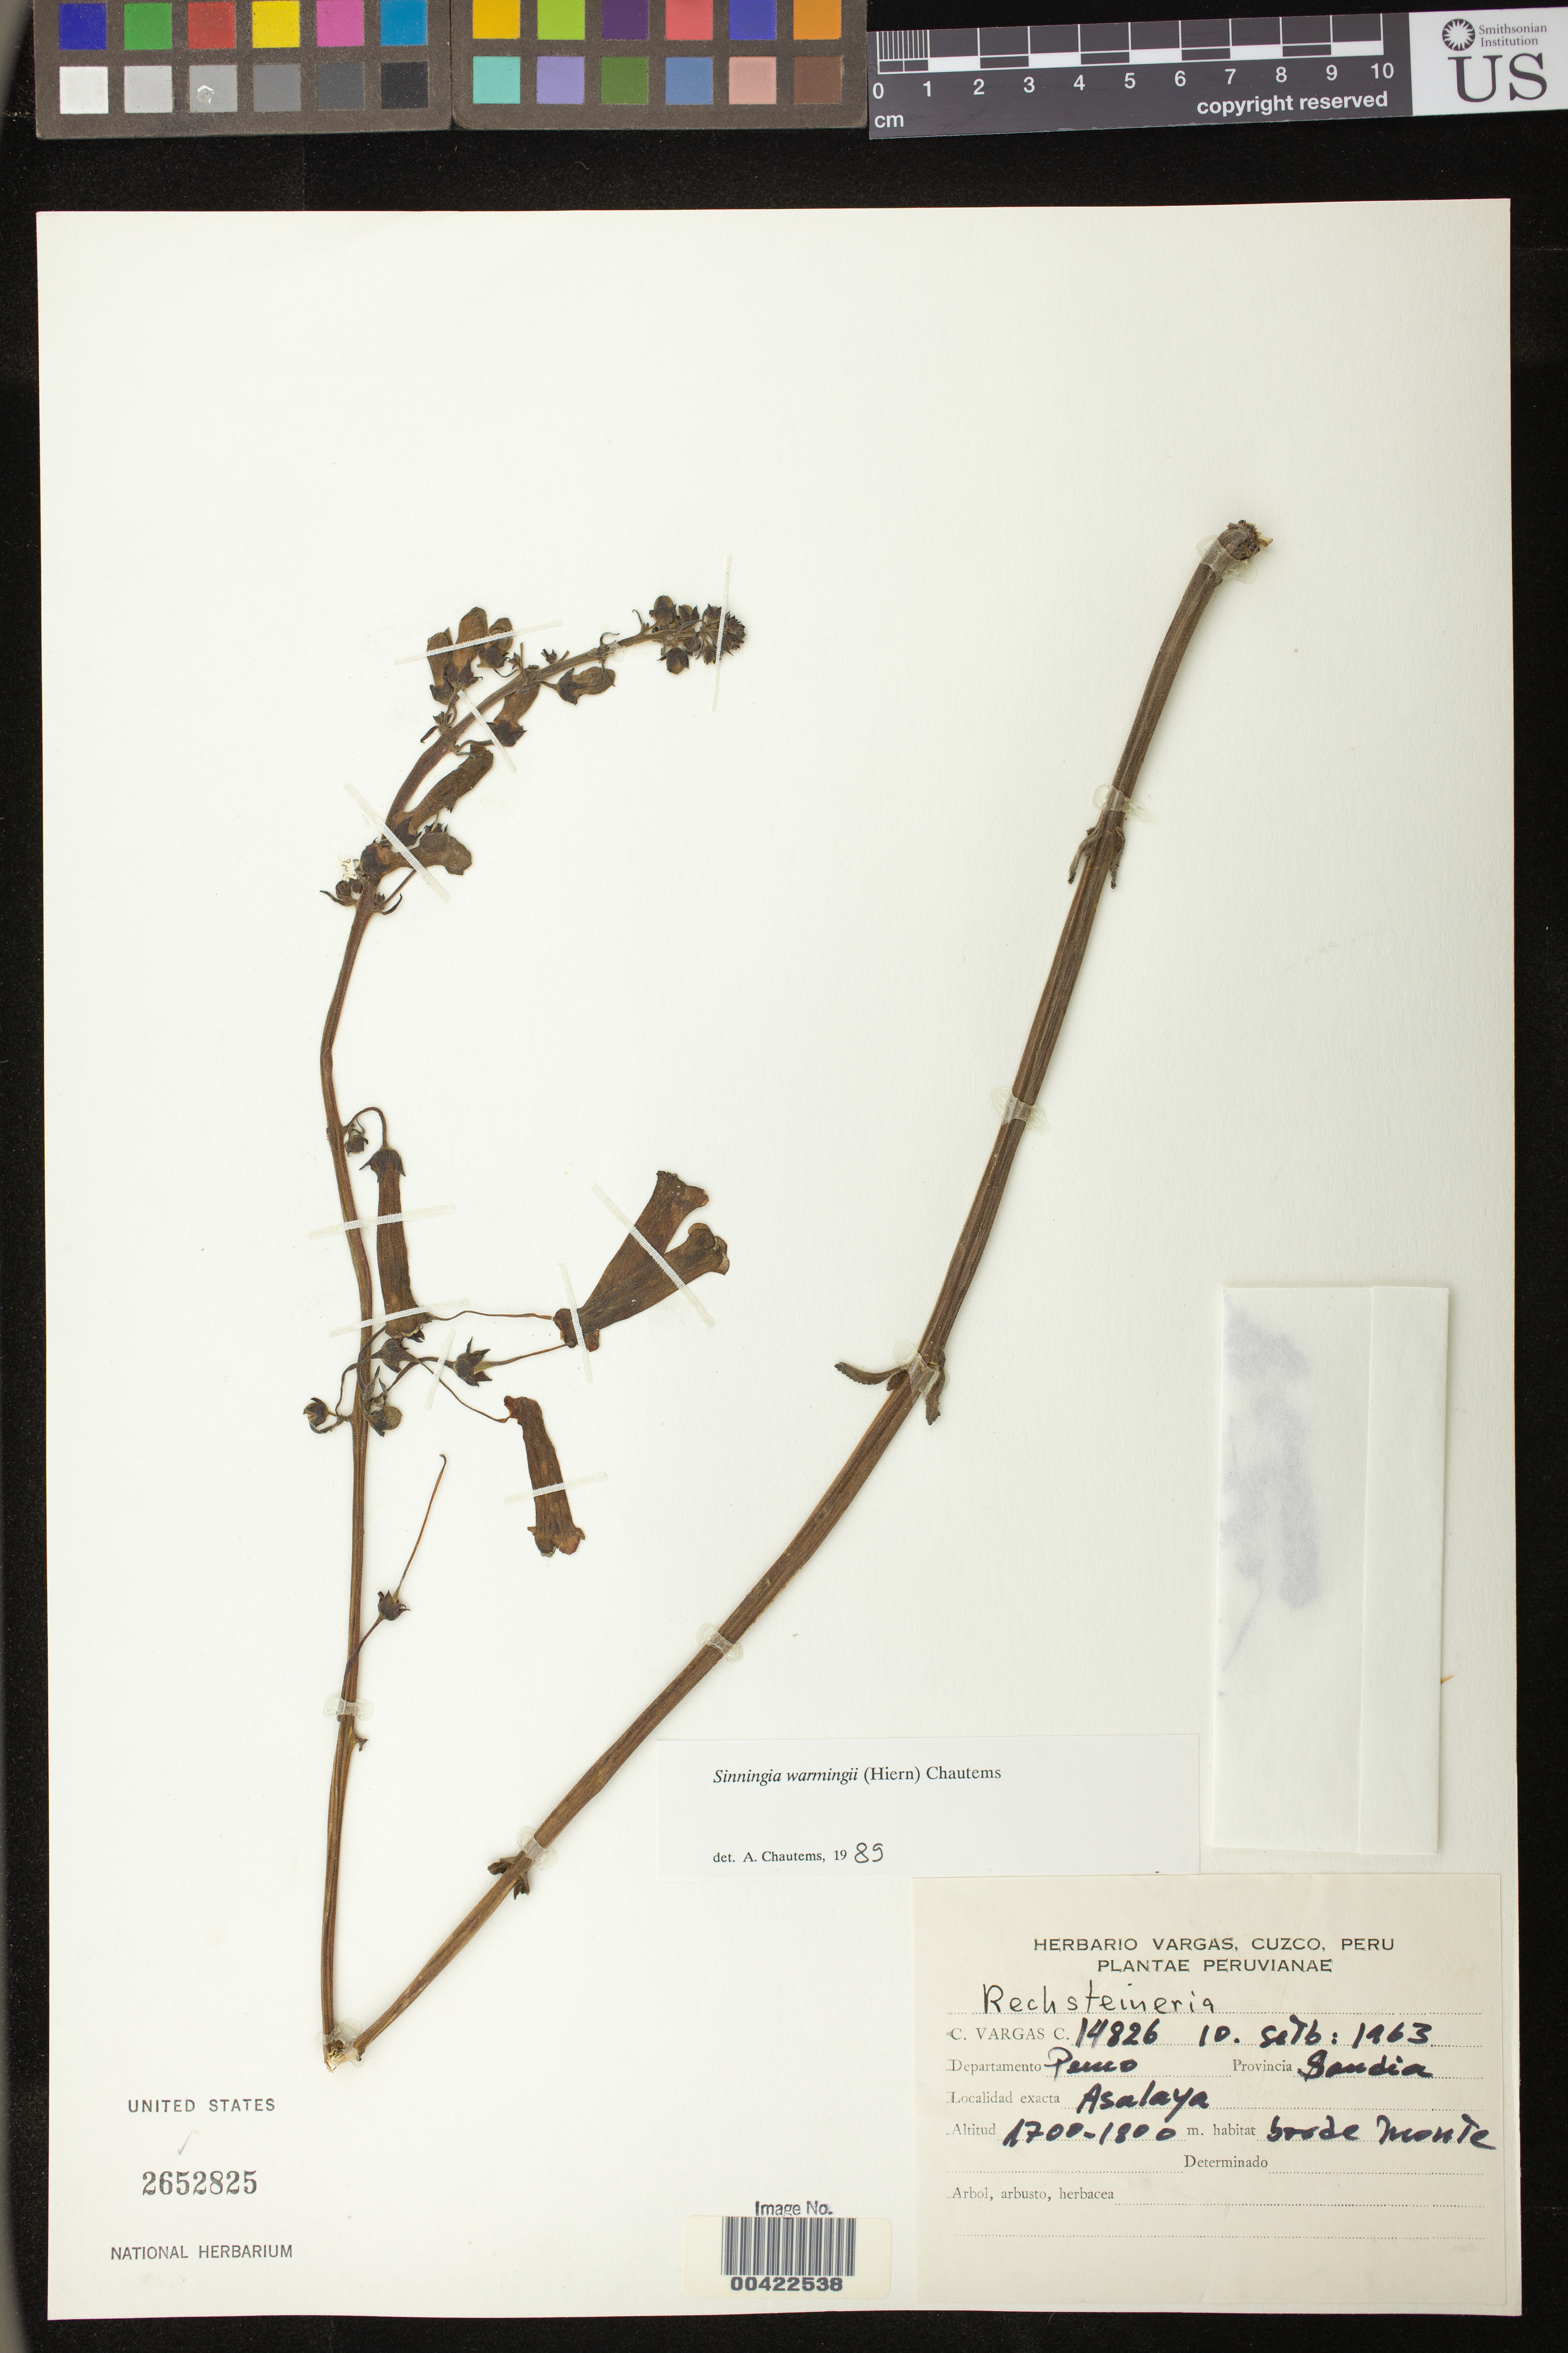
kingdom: Plantae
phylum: Tracheophyta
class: Magnoliopsida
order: Lamiales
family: Gesneriaceae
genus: Sinningia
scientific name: Sinningia warmingii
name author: (Hiern) Chautems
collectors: C. Vargas C.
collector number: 14826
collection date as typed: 10 Sep 1963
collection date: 1963-09-10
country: Peru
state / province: Cusco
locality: Prov. Sandia; Asalaya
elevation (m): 1700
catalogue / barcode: US 2652825